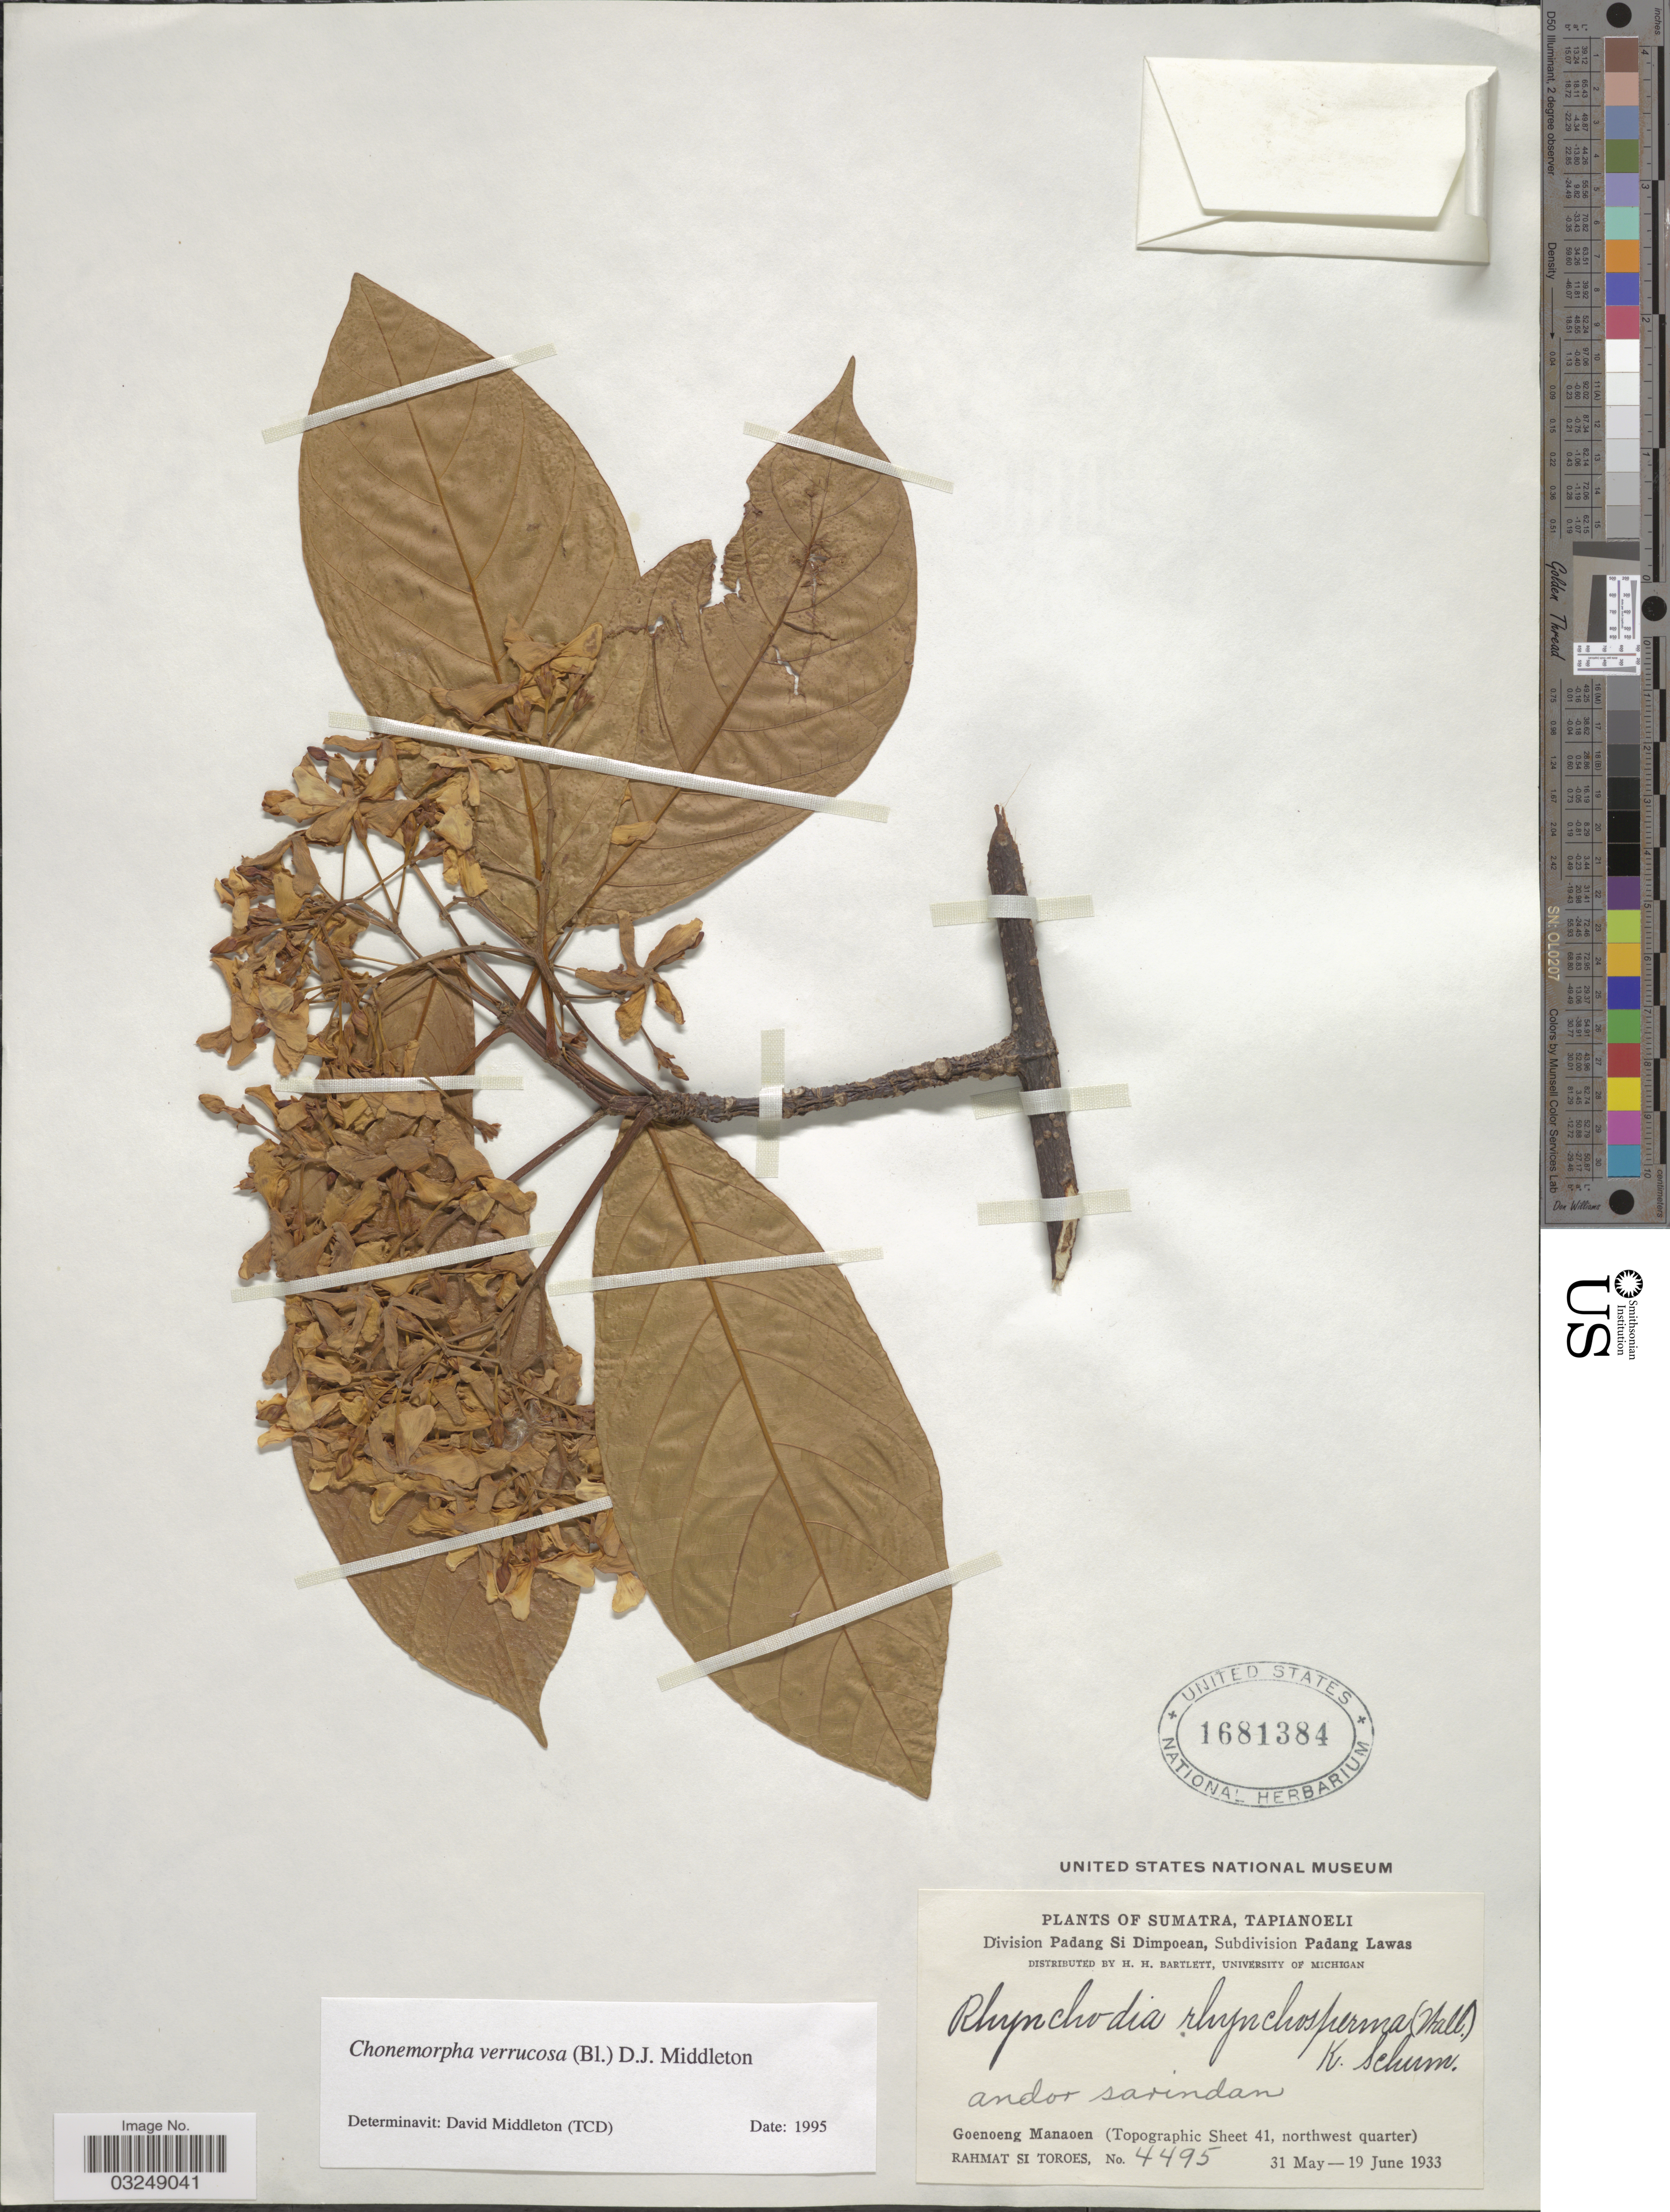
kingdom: Plantae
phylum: Tracheophyta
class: Magnoliopsida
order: Gentianales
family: Apocynaceae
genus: Chonemorpha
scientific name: Chonemorpha verrucosa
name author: (Blume) D.J. Middleton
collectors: Rahmat Si Boeea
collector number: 4495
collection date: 1933-05-31/1933-06-19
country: Indonesia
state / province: Sumatra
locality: Tapianoeli. Division Padang Si Dimpoean, Subdivision Padang Lawas. Goenoeng Manaoen. (Topographic Sheet 41, northwest quarter).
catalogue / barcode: US 1681384